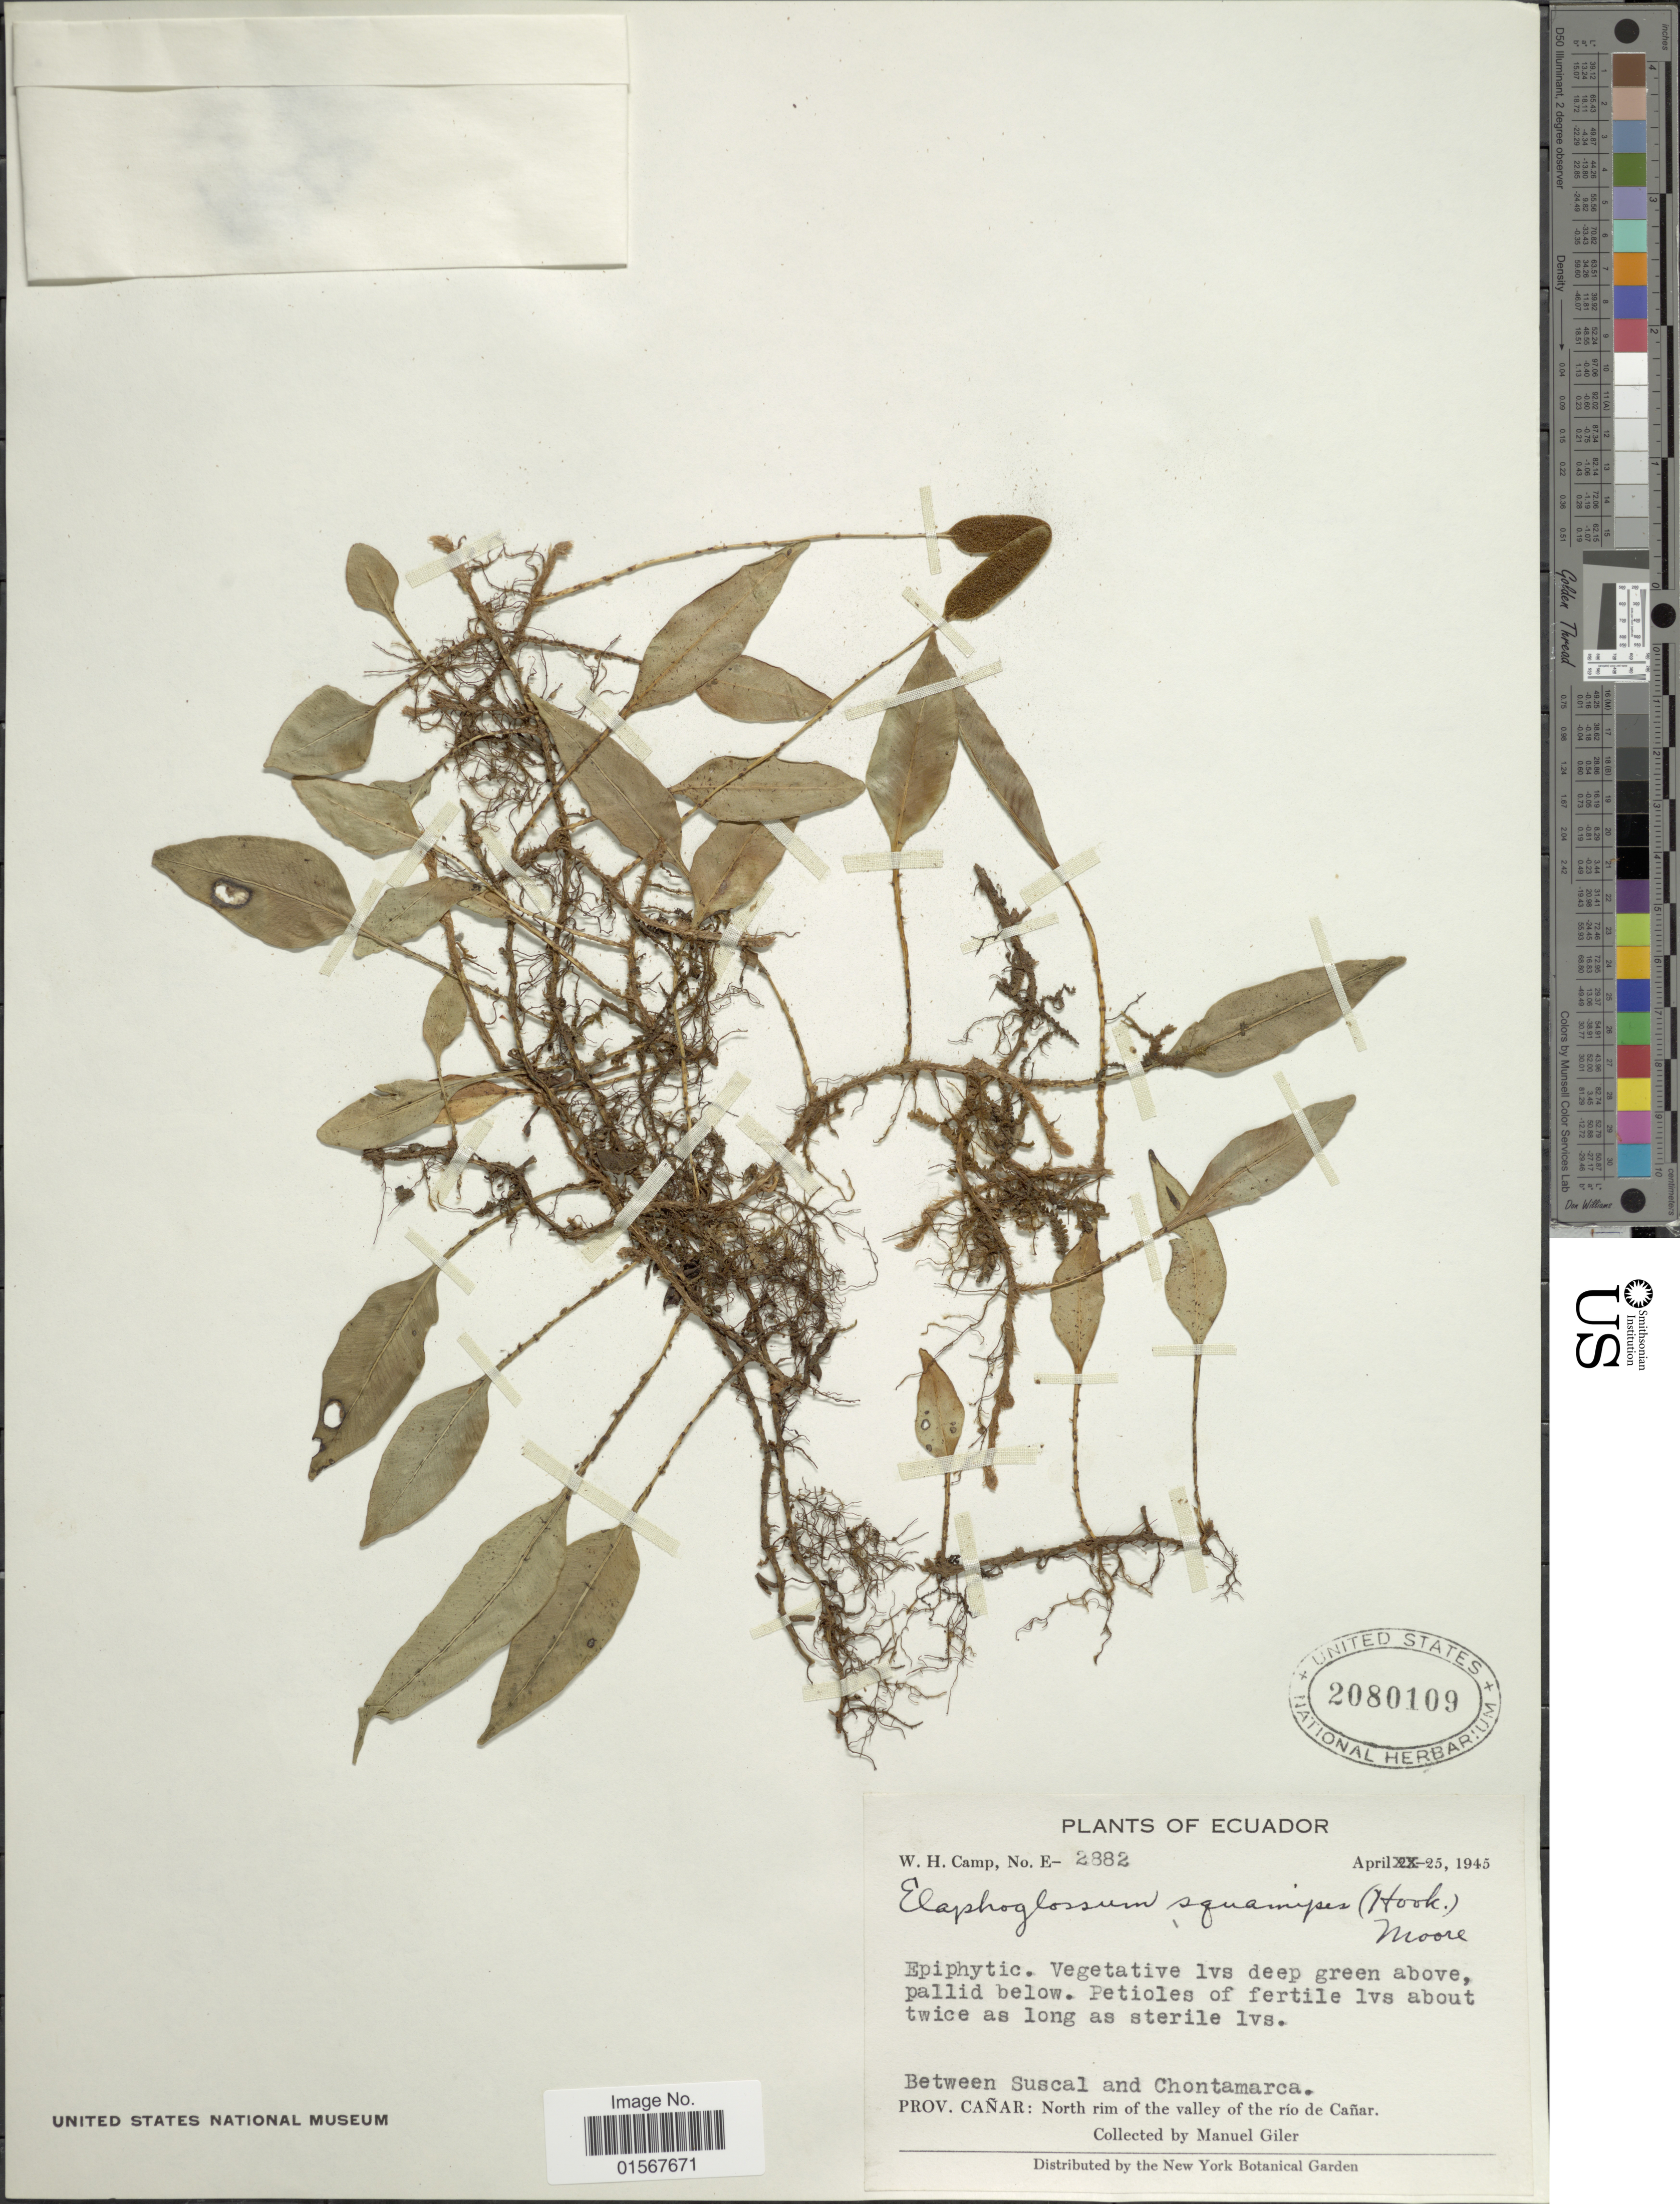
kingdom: Plantae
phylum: Tracheophyta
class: Polypodiopsida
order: Polypodiales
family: Dryopteridaceae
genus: Elaphoglossum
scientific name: Elaphoglossum squamipes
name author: (Hook.) T. Moore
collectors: W. H. Camp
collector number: E-2882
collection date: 1945-04-25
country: Ecuador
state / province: Cañar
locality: Prov. Canar : North rim of the valley of the Rio de Canar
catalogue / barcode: US 2080109